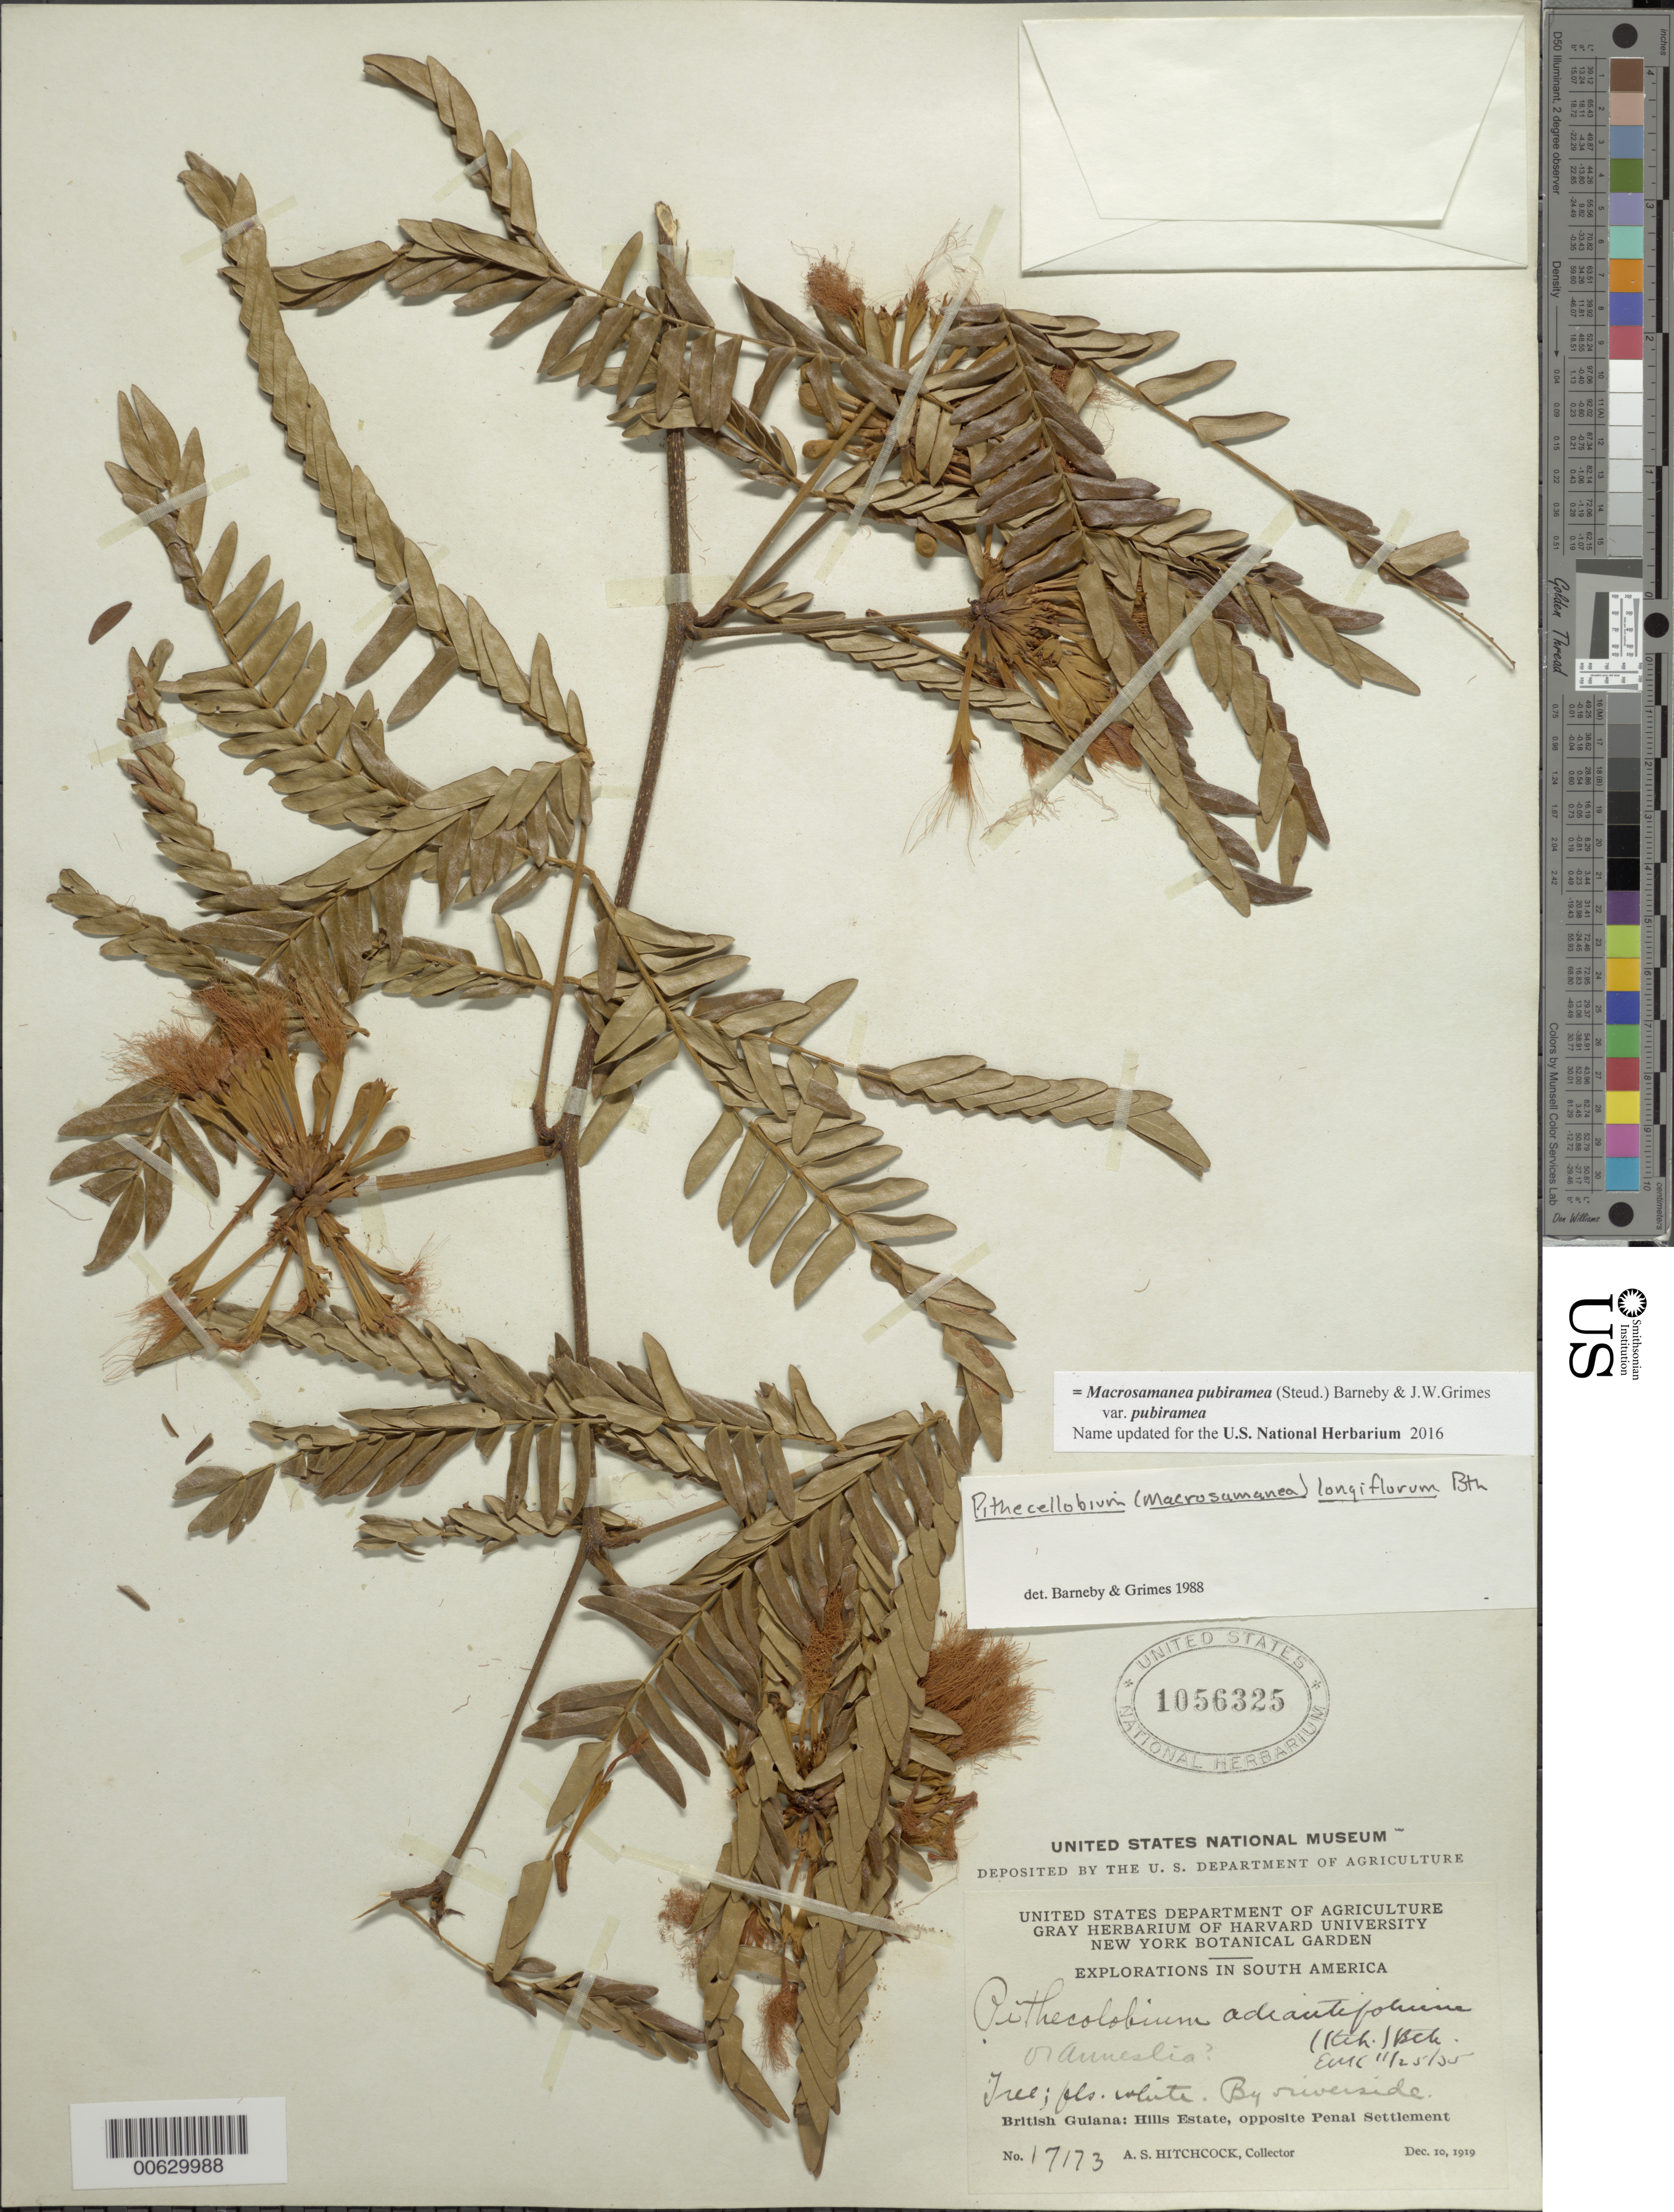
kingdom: Plantae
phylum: Tracheophyta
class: Magnoliopsida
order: Fabales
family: Fabaceae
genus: Macrosamanea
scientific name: Macrosamanea pubiramea var. pubiramea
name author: (Steud.) Barneby & J.W. Grimes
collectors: A. S. Hitchcock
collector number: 17173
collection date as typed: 10-Dec-19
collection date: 1919-12-10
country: Guyana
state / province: Cuyuni-Mazaruni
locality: Penal Settlement, opposite; Hills Estate, 3 mi SW of Bartica near Mazaruni R.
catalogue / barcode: US 1056325